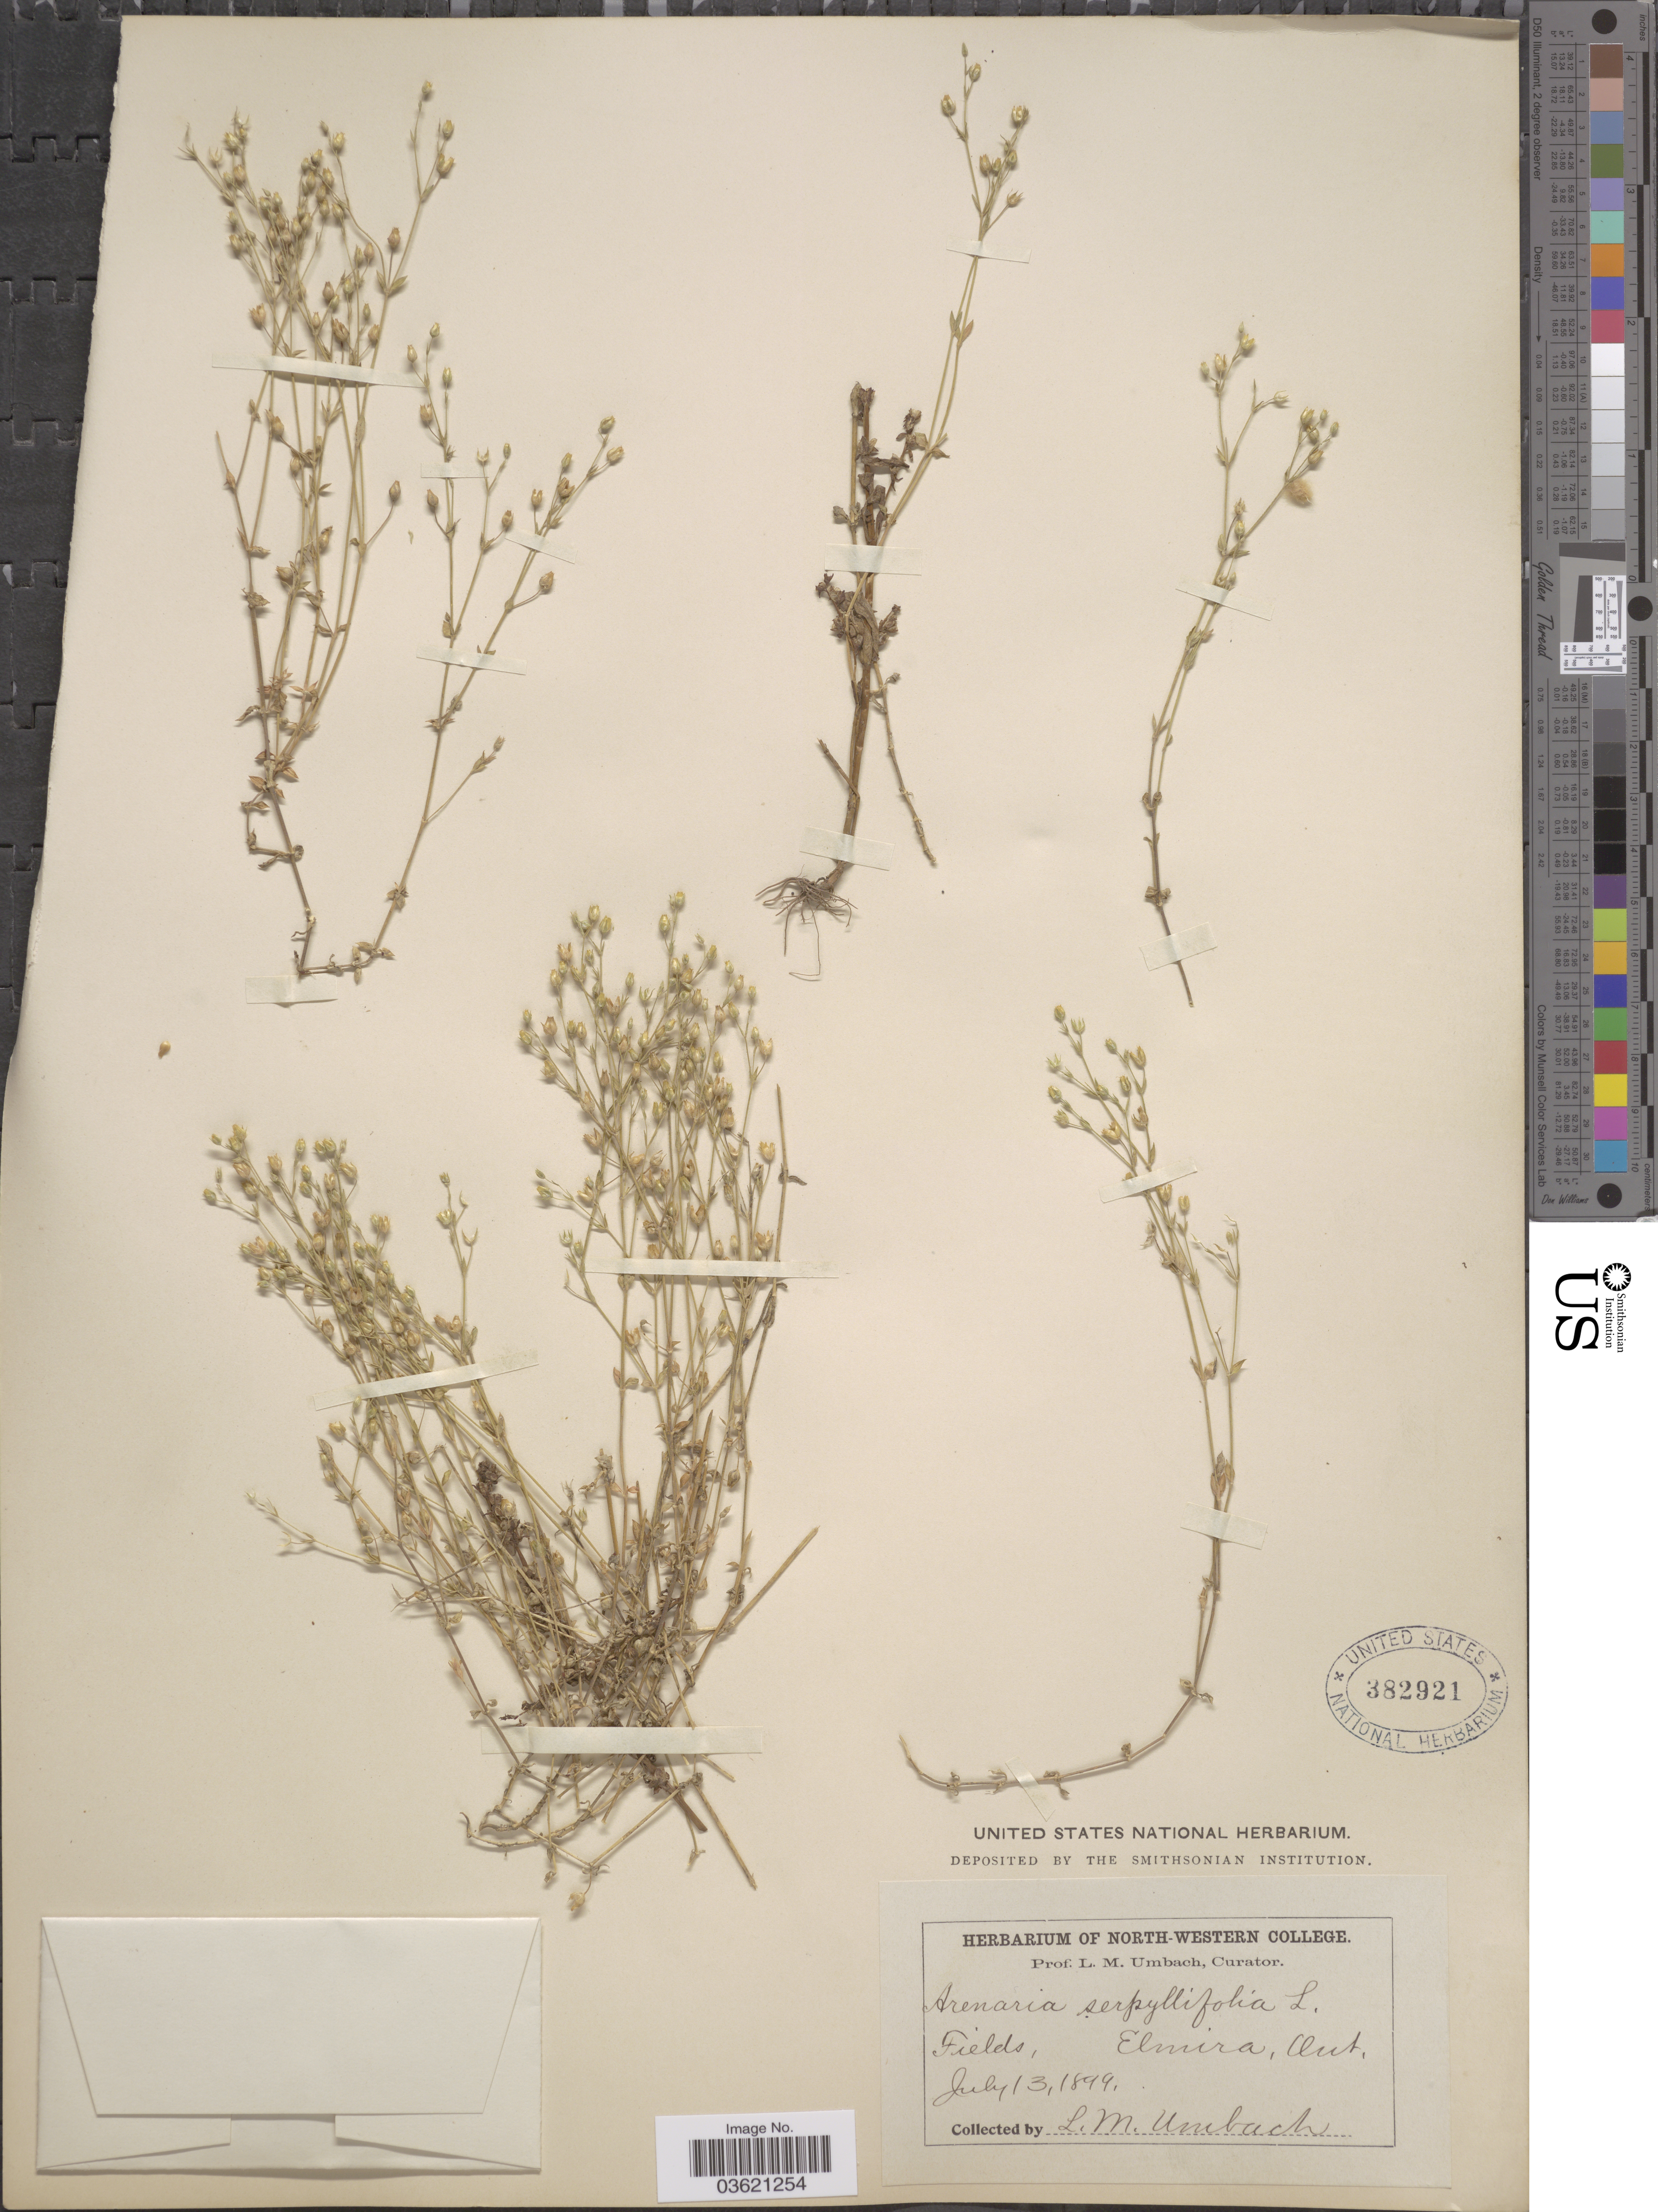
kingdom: Plantae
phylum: Tracheophyta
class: Magnoliopsida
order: Caryophyllales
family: Caryophyllaceae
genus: Arenaria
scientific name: Arenaria serpyllifolia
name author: L.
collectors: L. M. Umbach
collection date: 1899-07-13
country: Canada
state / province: Ontario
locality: Fields, Elmira.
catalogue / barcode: US 382921